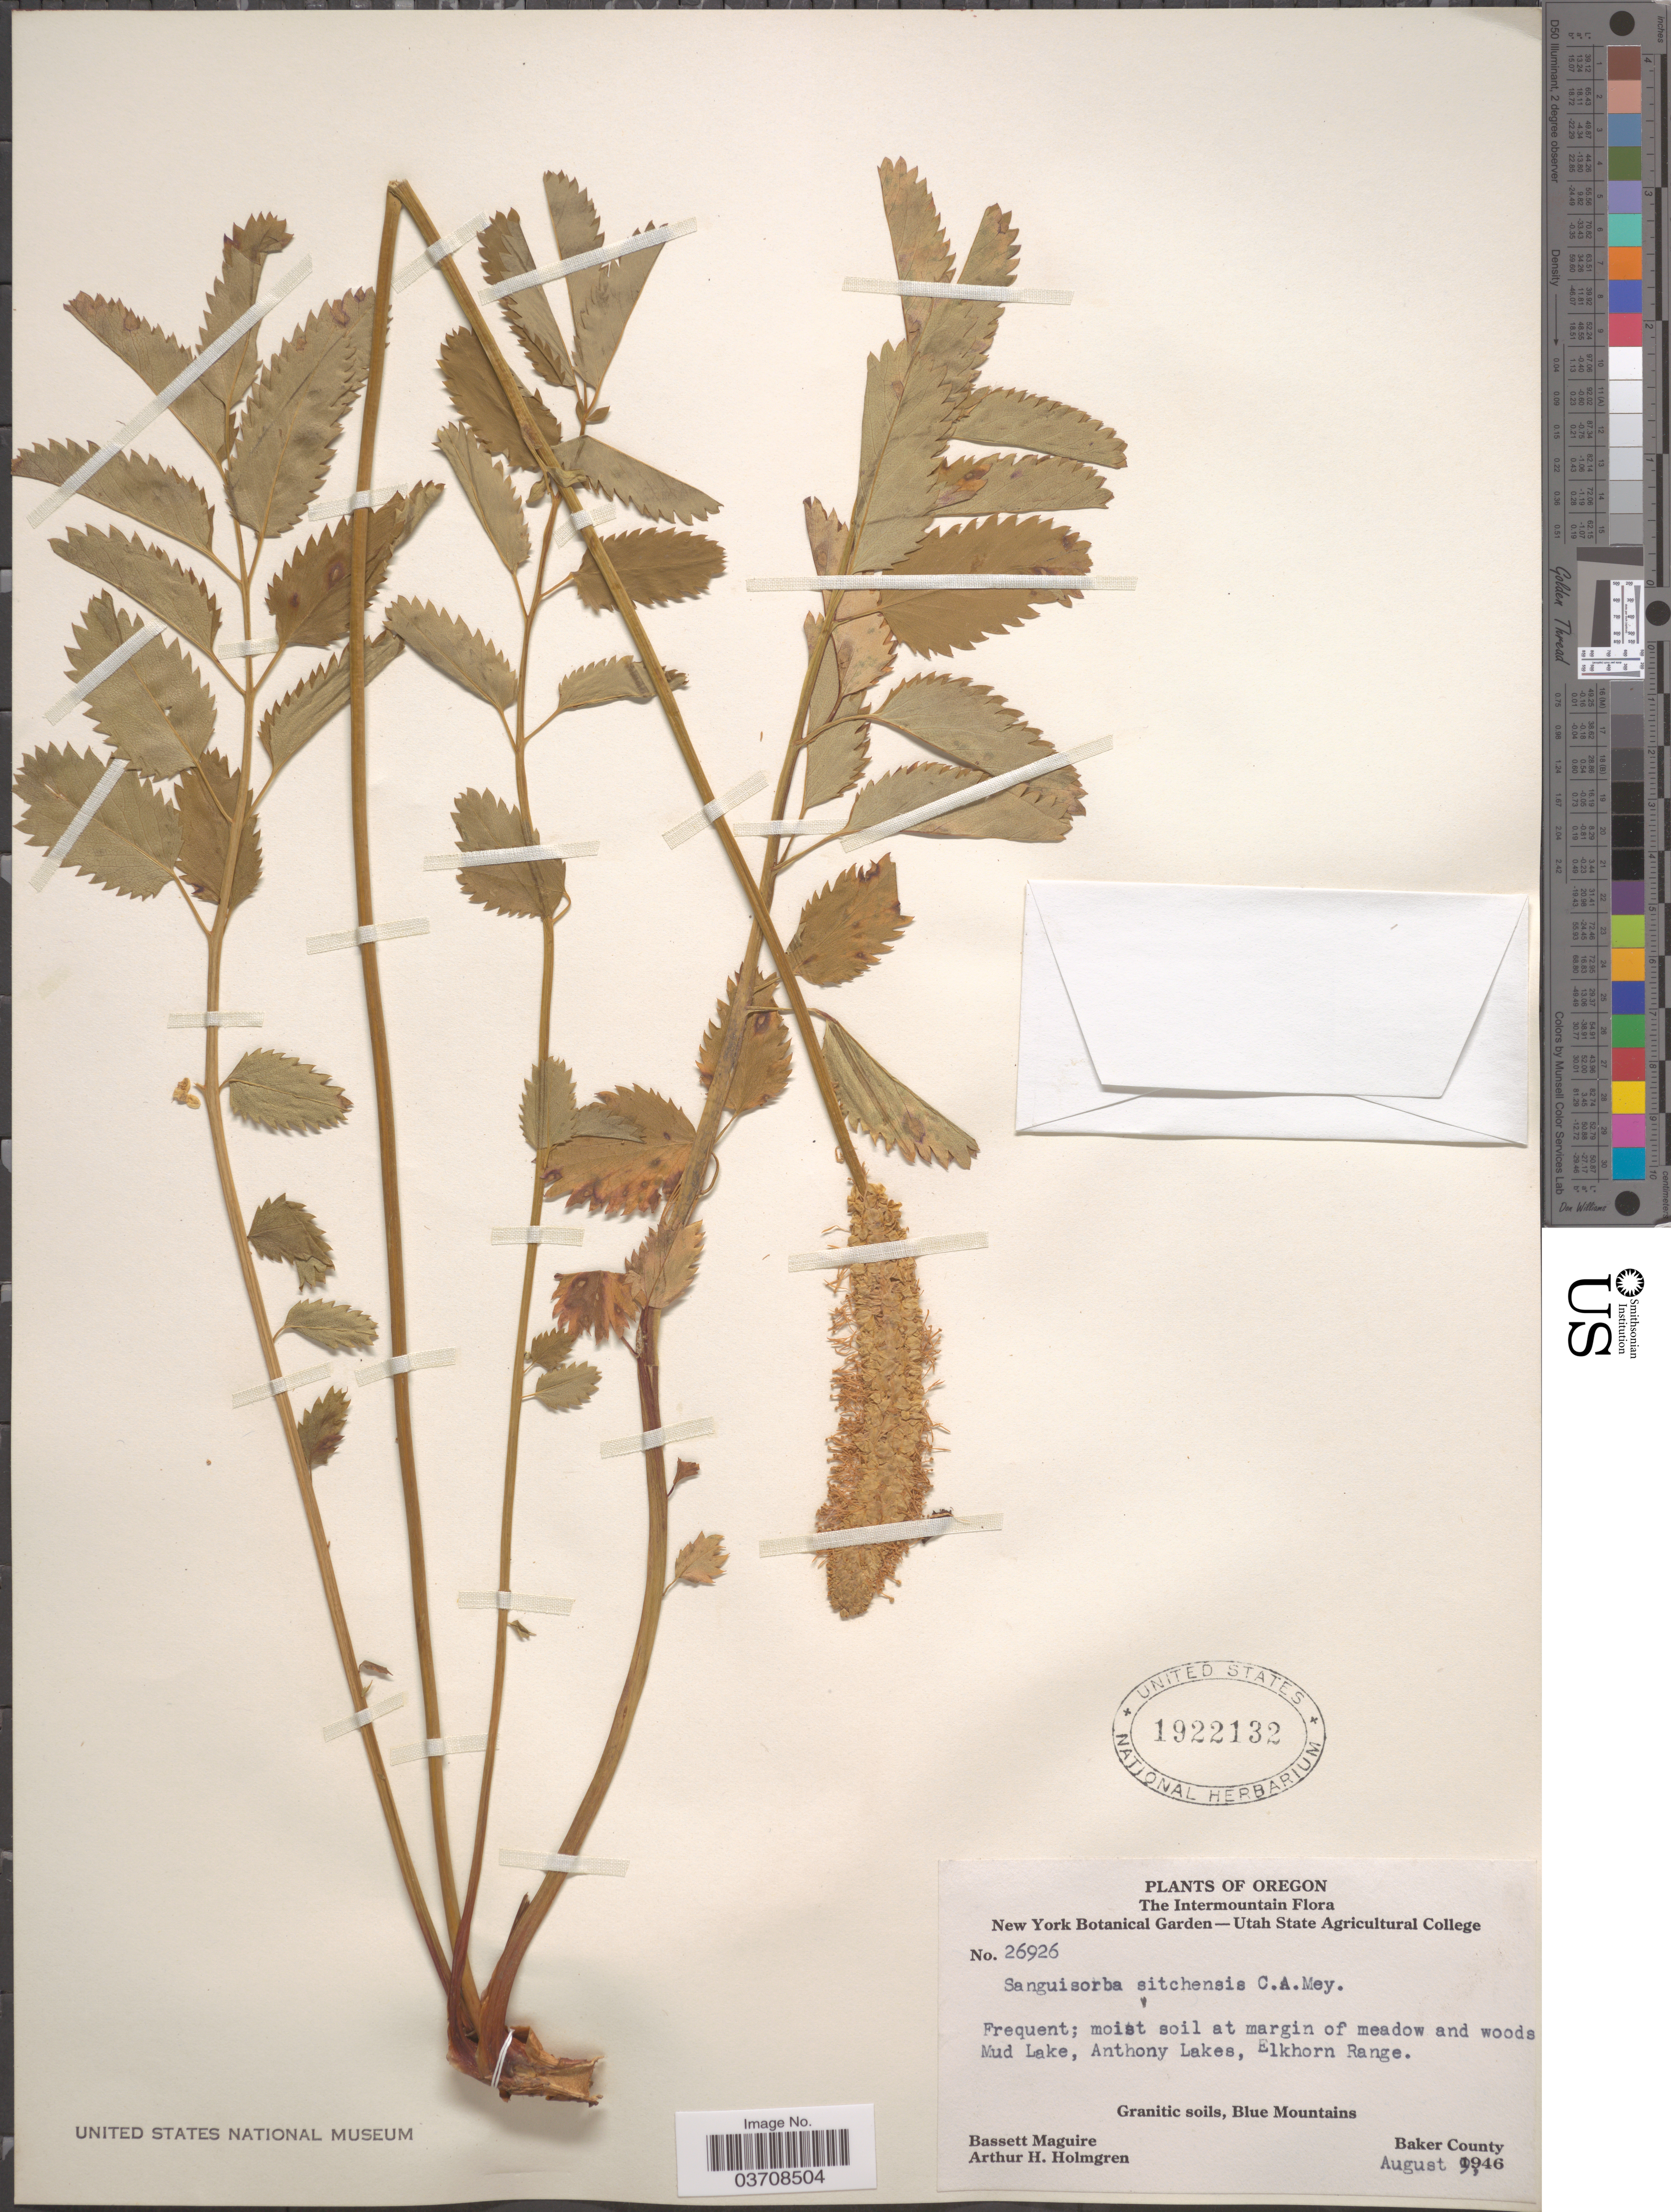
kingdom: Plantae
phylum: Tracheophyta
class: Magnoliopsida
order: Rosales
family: Rosaceae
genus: Sanguisorba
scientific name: Sanguisorba stipulata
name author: Raf.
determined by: Strong, Mark T., (BOT), Smithsonian Institution - National Museum of Natural History (UNITED STATES)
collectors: B. Maguire & A. H. Holmgren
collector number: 26926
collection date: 1946-08-09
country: United States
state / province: Oregon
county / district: Baker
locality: The Intermountain. Mud Lake, Anthony Lakes, Elkhorn Range. Granitic soils, Blue Mountains. Baker County.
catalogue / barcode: US 1922132